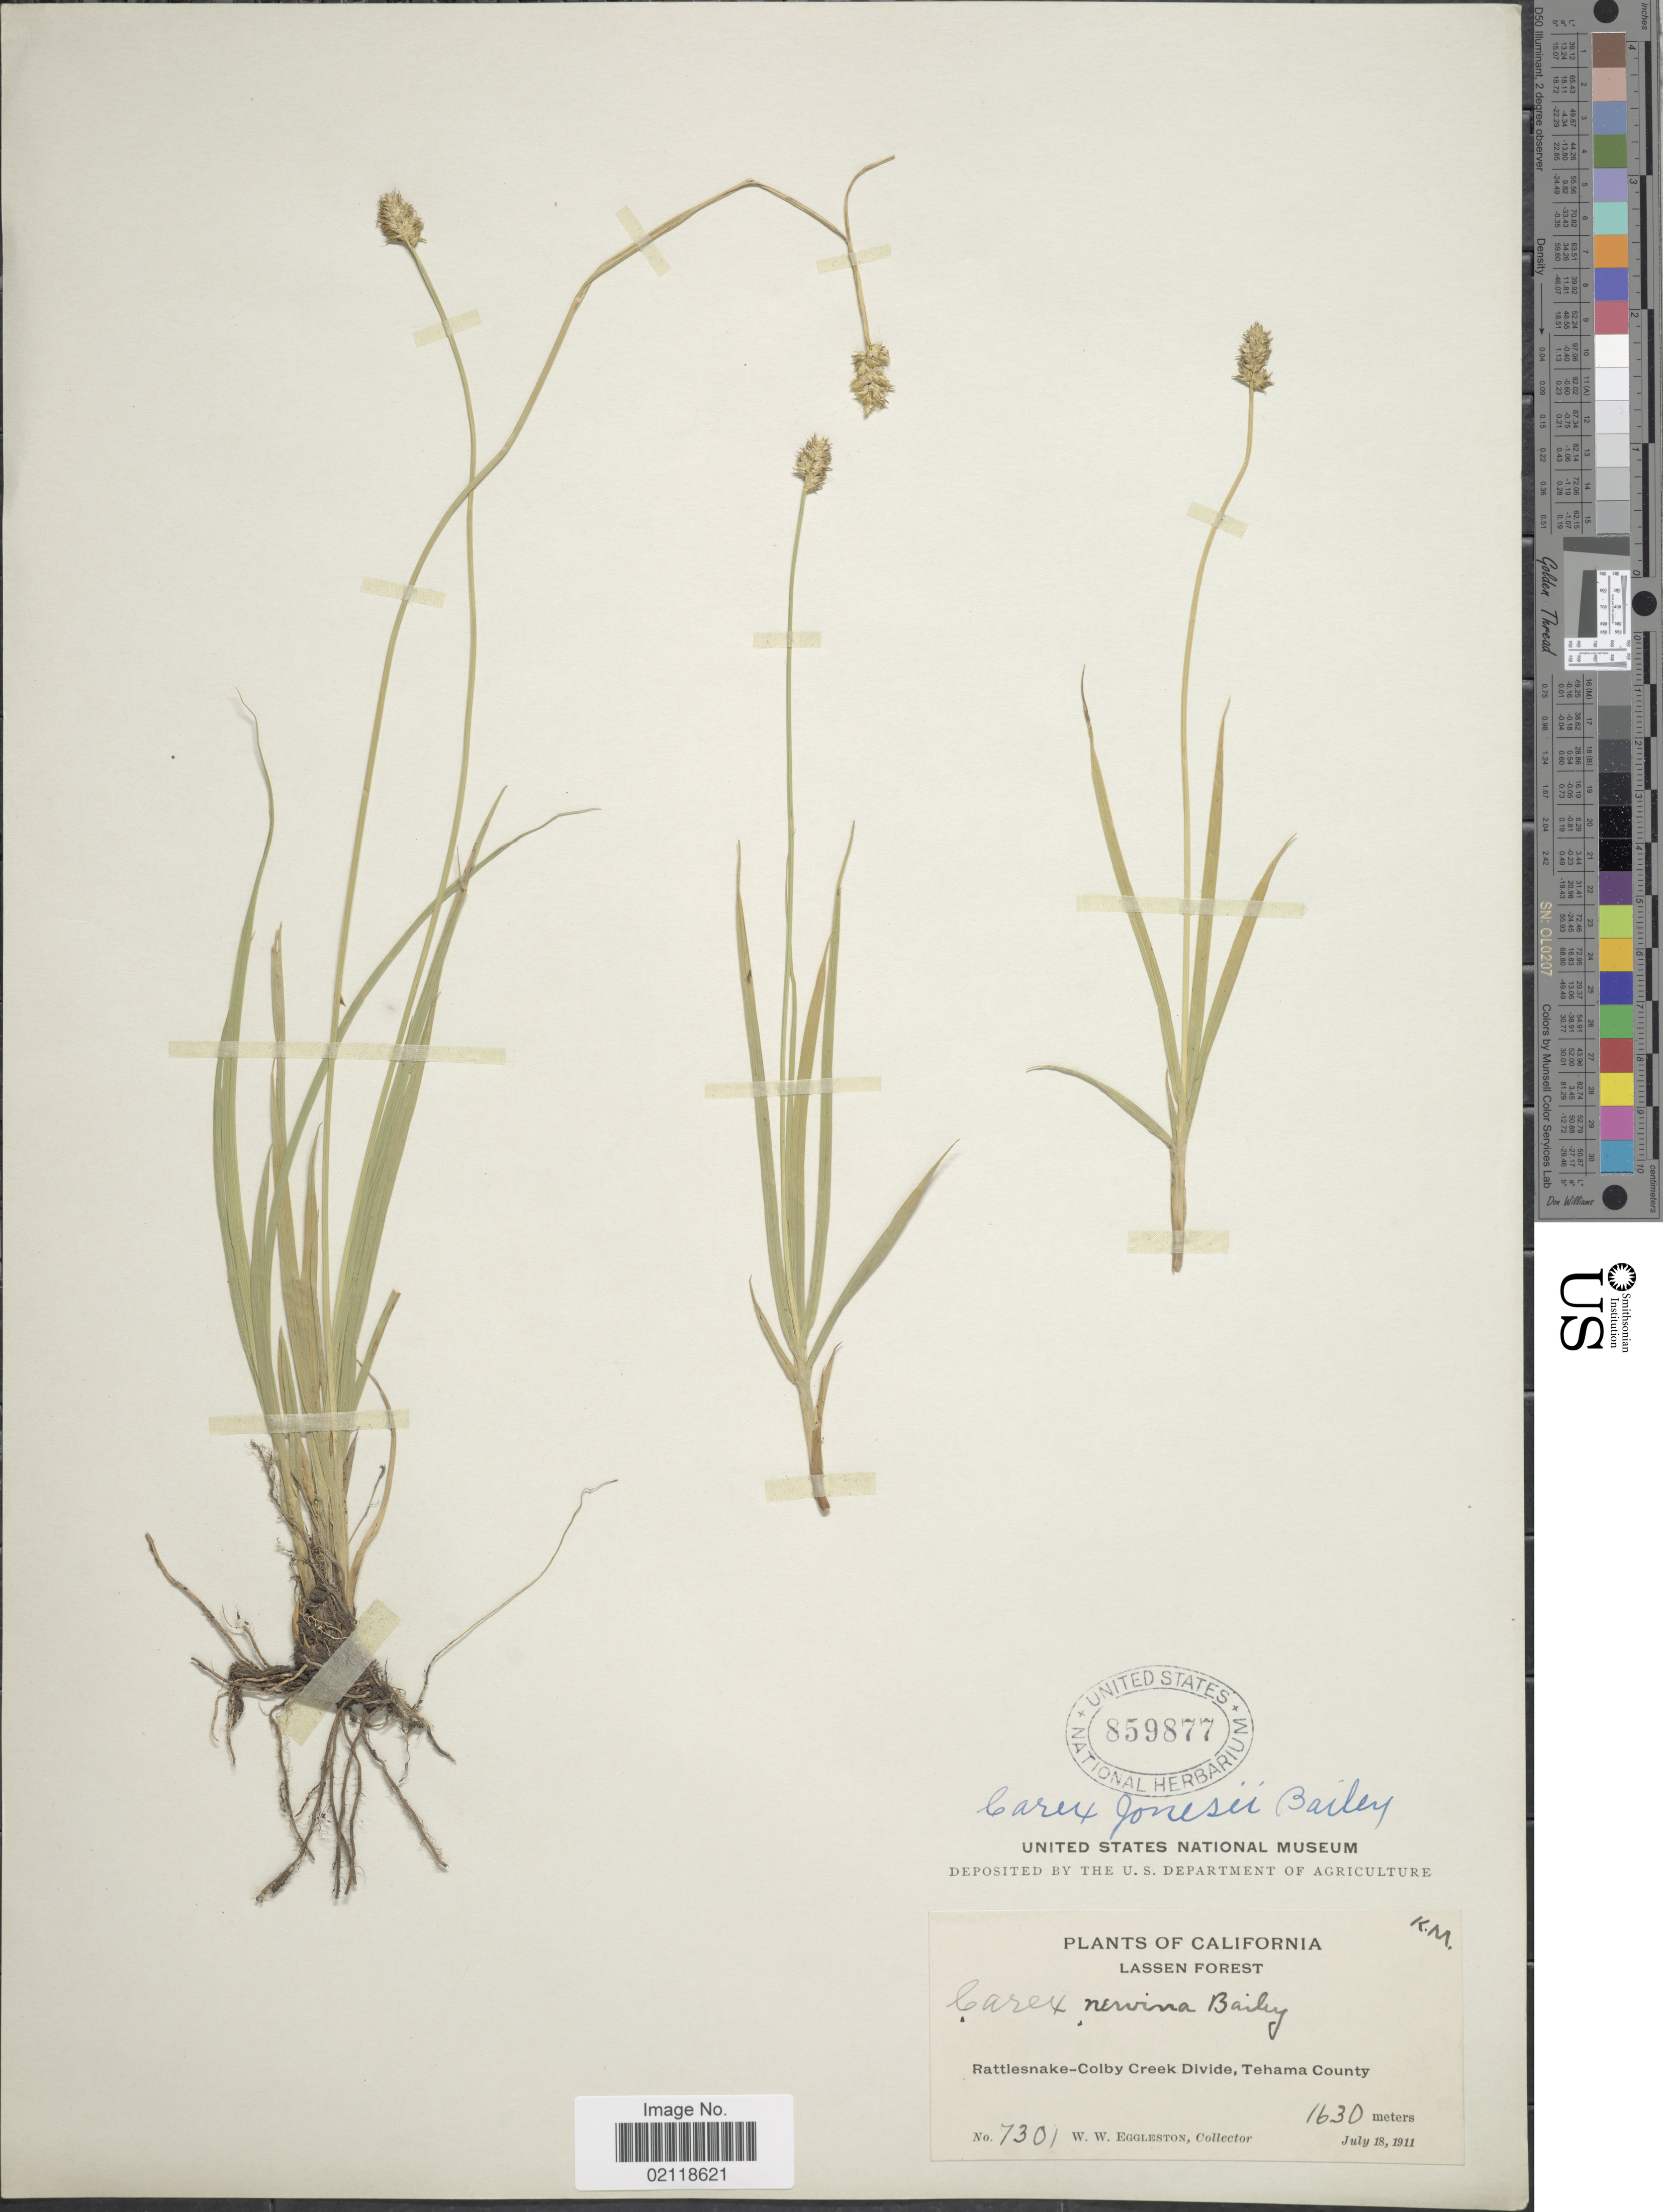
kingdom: Plantae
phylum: Tracheophyta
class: Liliopsida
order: Poales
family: Cyperaceae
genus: Carex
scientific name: Carex jonesii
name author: L.H. Bailey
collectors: W. W. Eggleston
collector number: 7301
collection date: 1911-07-18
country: United States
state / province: California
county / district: Tehama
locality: Lassen Forest, Rattlesnake-Colby Creek Divide, Tehama County.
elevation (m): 1630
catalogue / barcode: US 859877